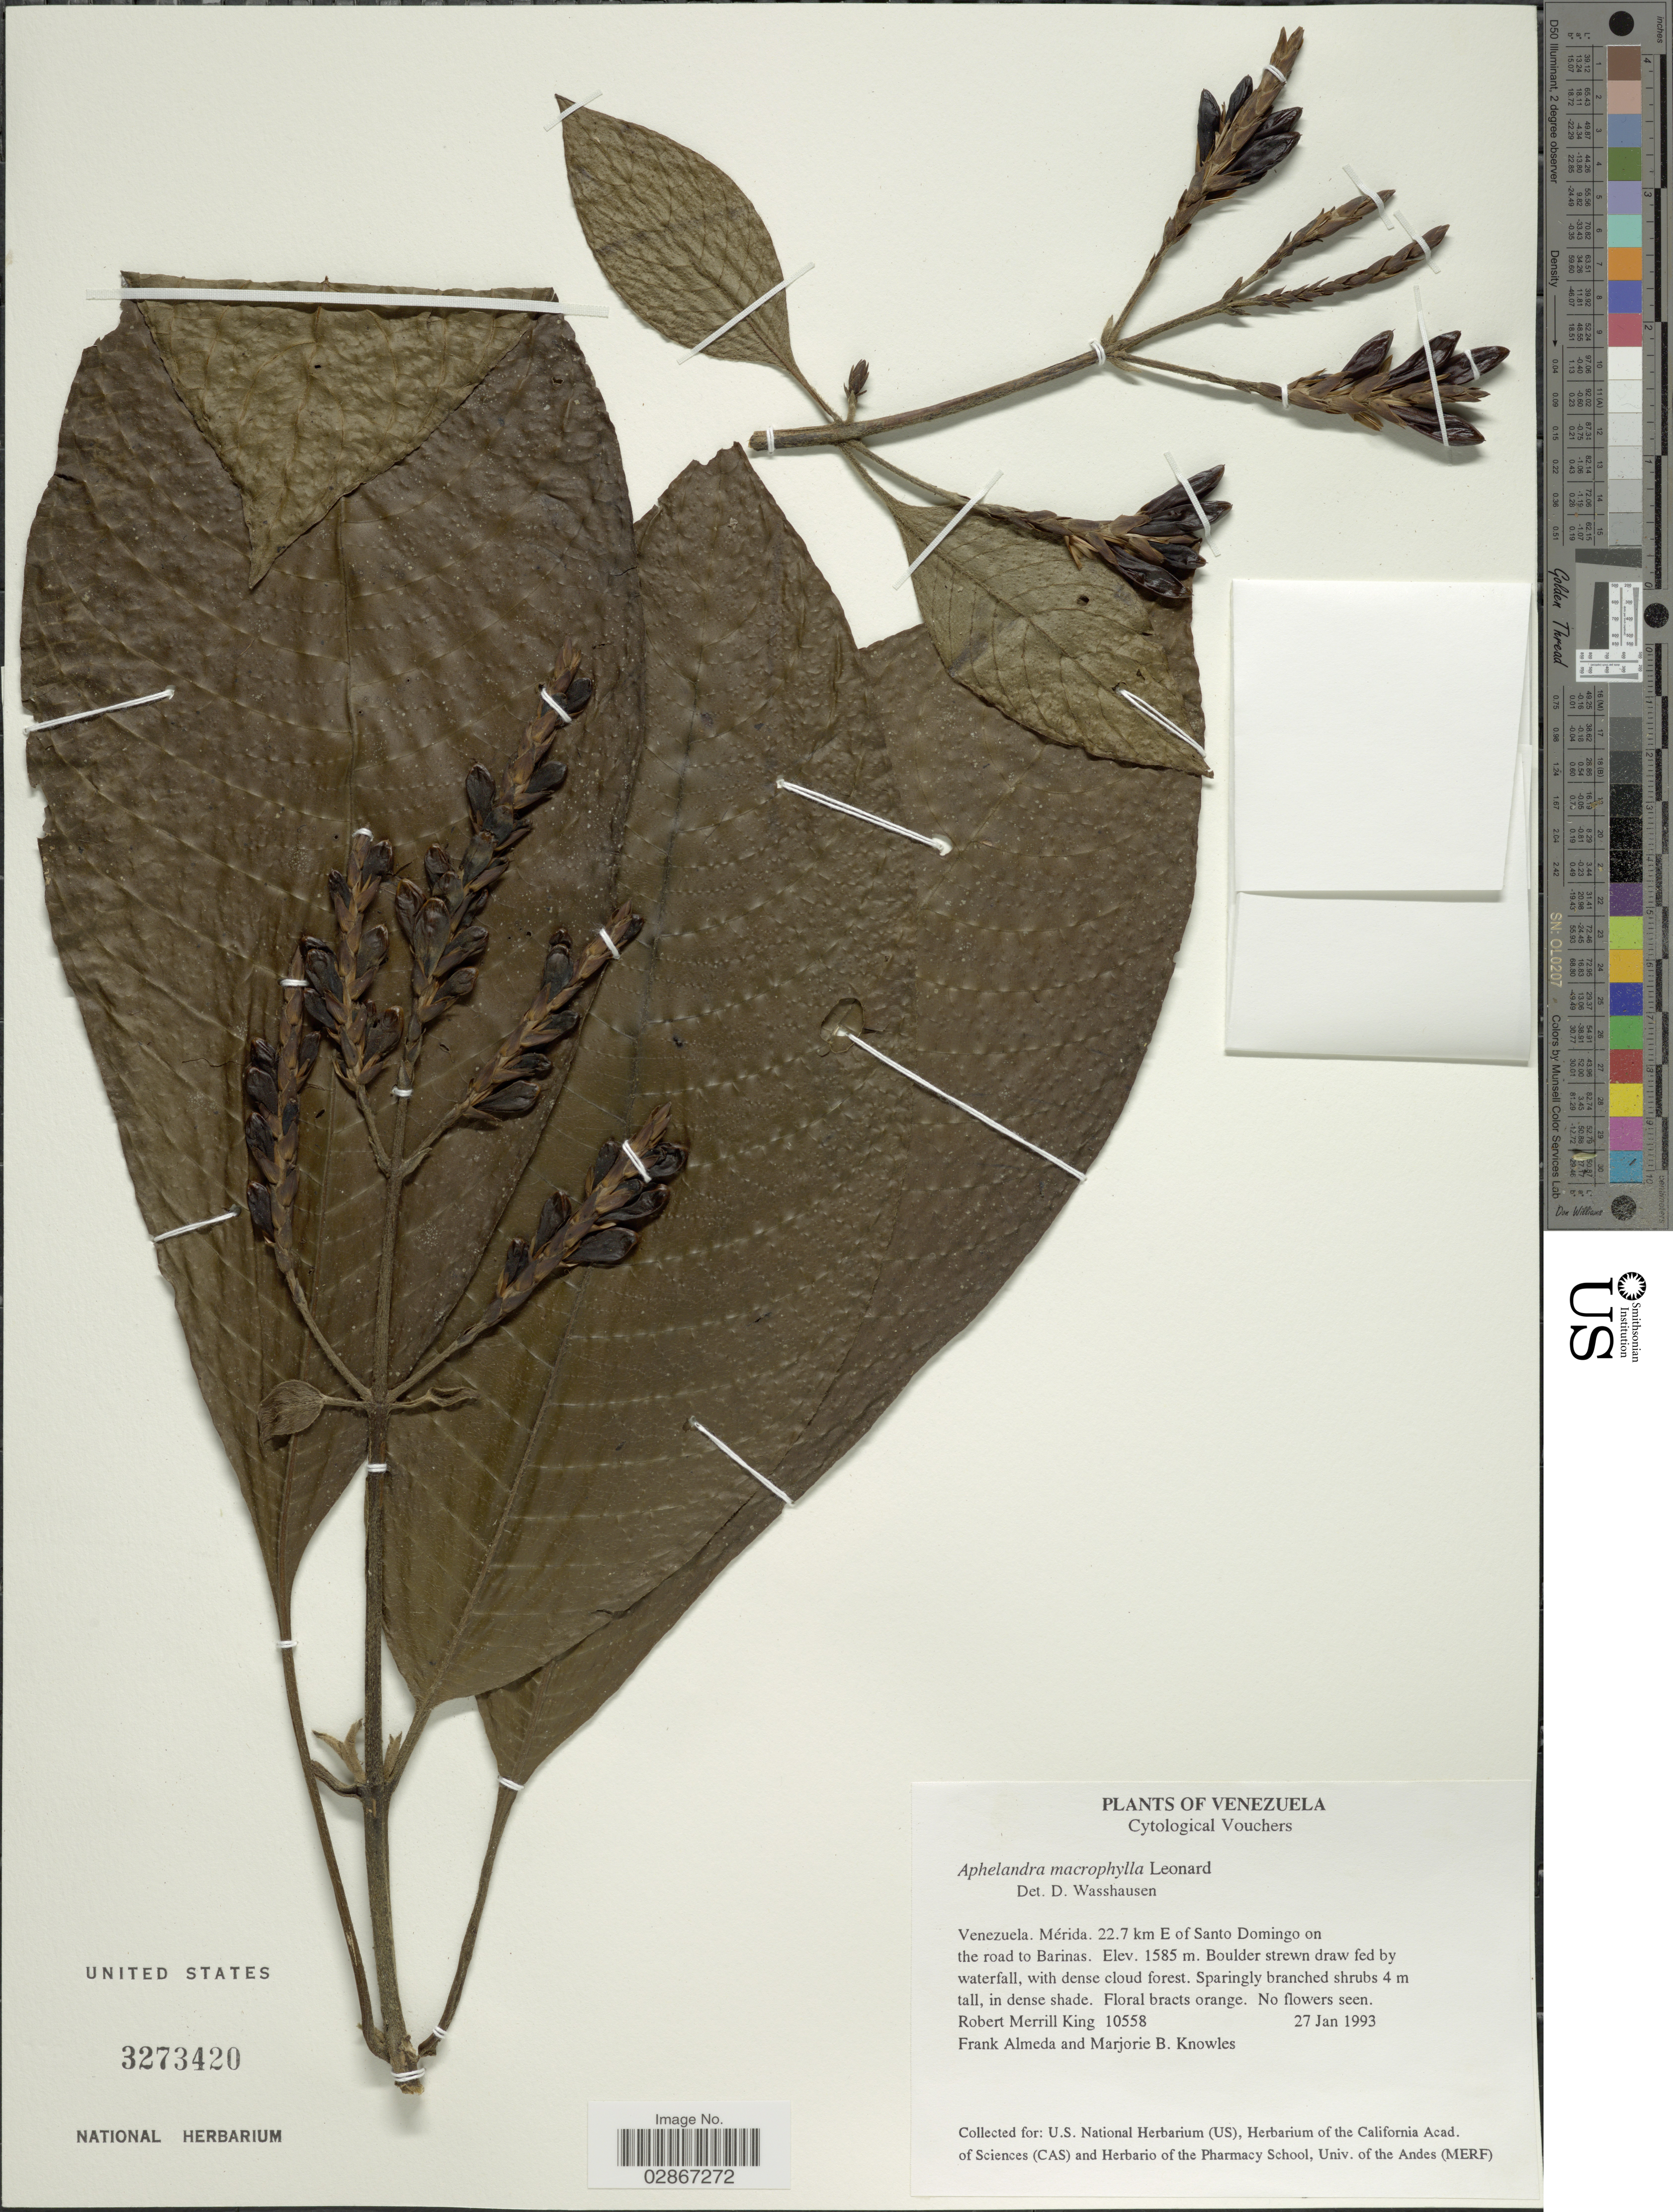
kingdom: Plantae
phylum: Tracheophyta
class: Magnoliopsida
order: Lamiales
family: Acanthaceae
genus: Aphelandra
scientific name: Aphelandra macrophylla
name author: Leonard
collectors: R. M. King, F. Almeda & M. B. Knowles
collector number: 10558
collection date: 1993-01-27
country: Venezuela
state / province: Mérida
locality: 22.7 km E of Santo Domingo on the road to Barinas.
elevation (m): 1585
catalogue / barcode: US 3273420